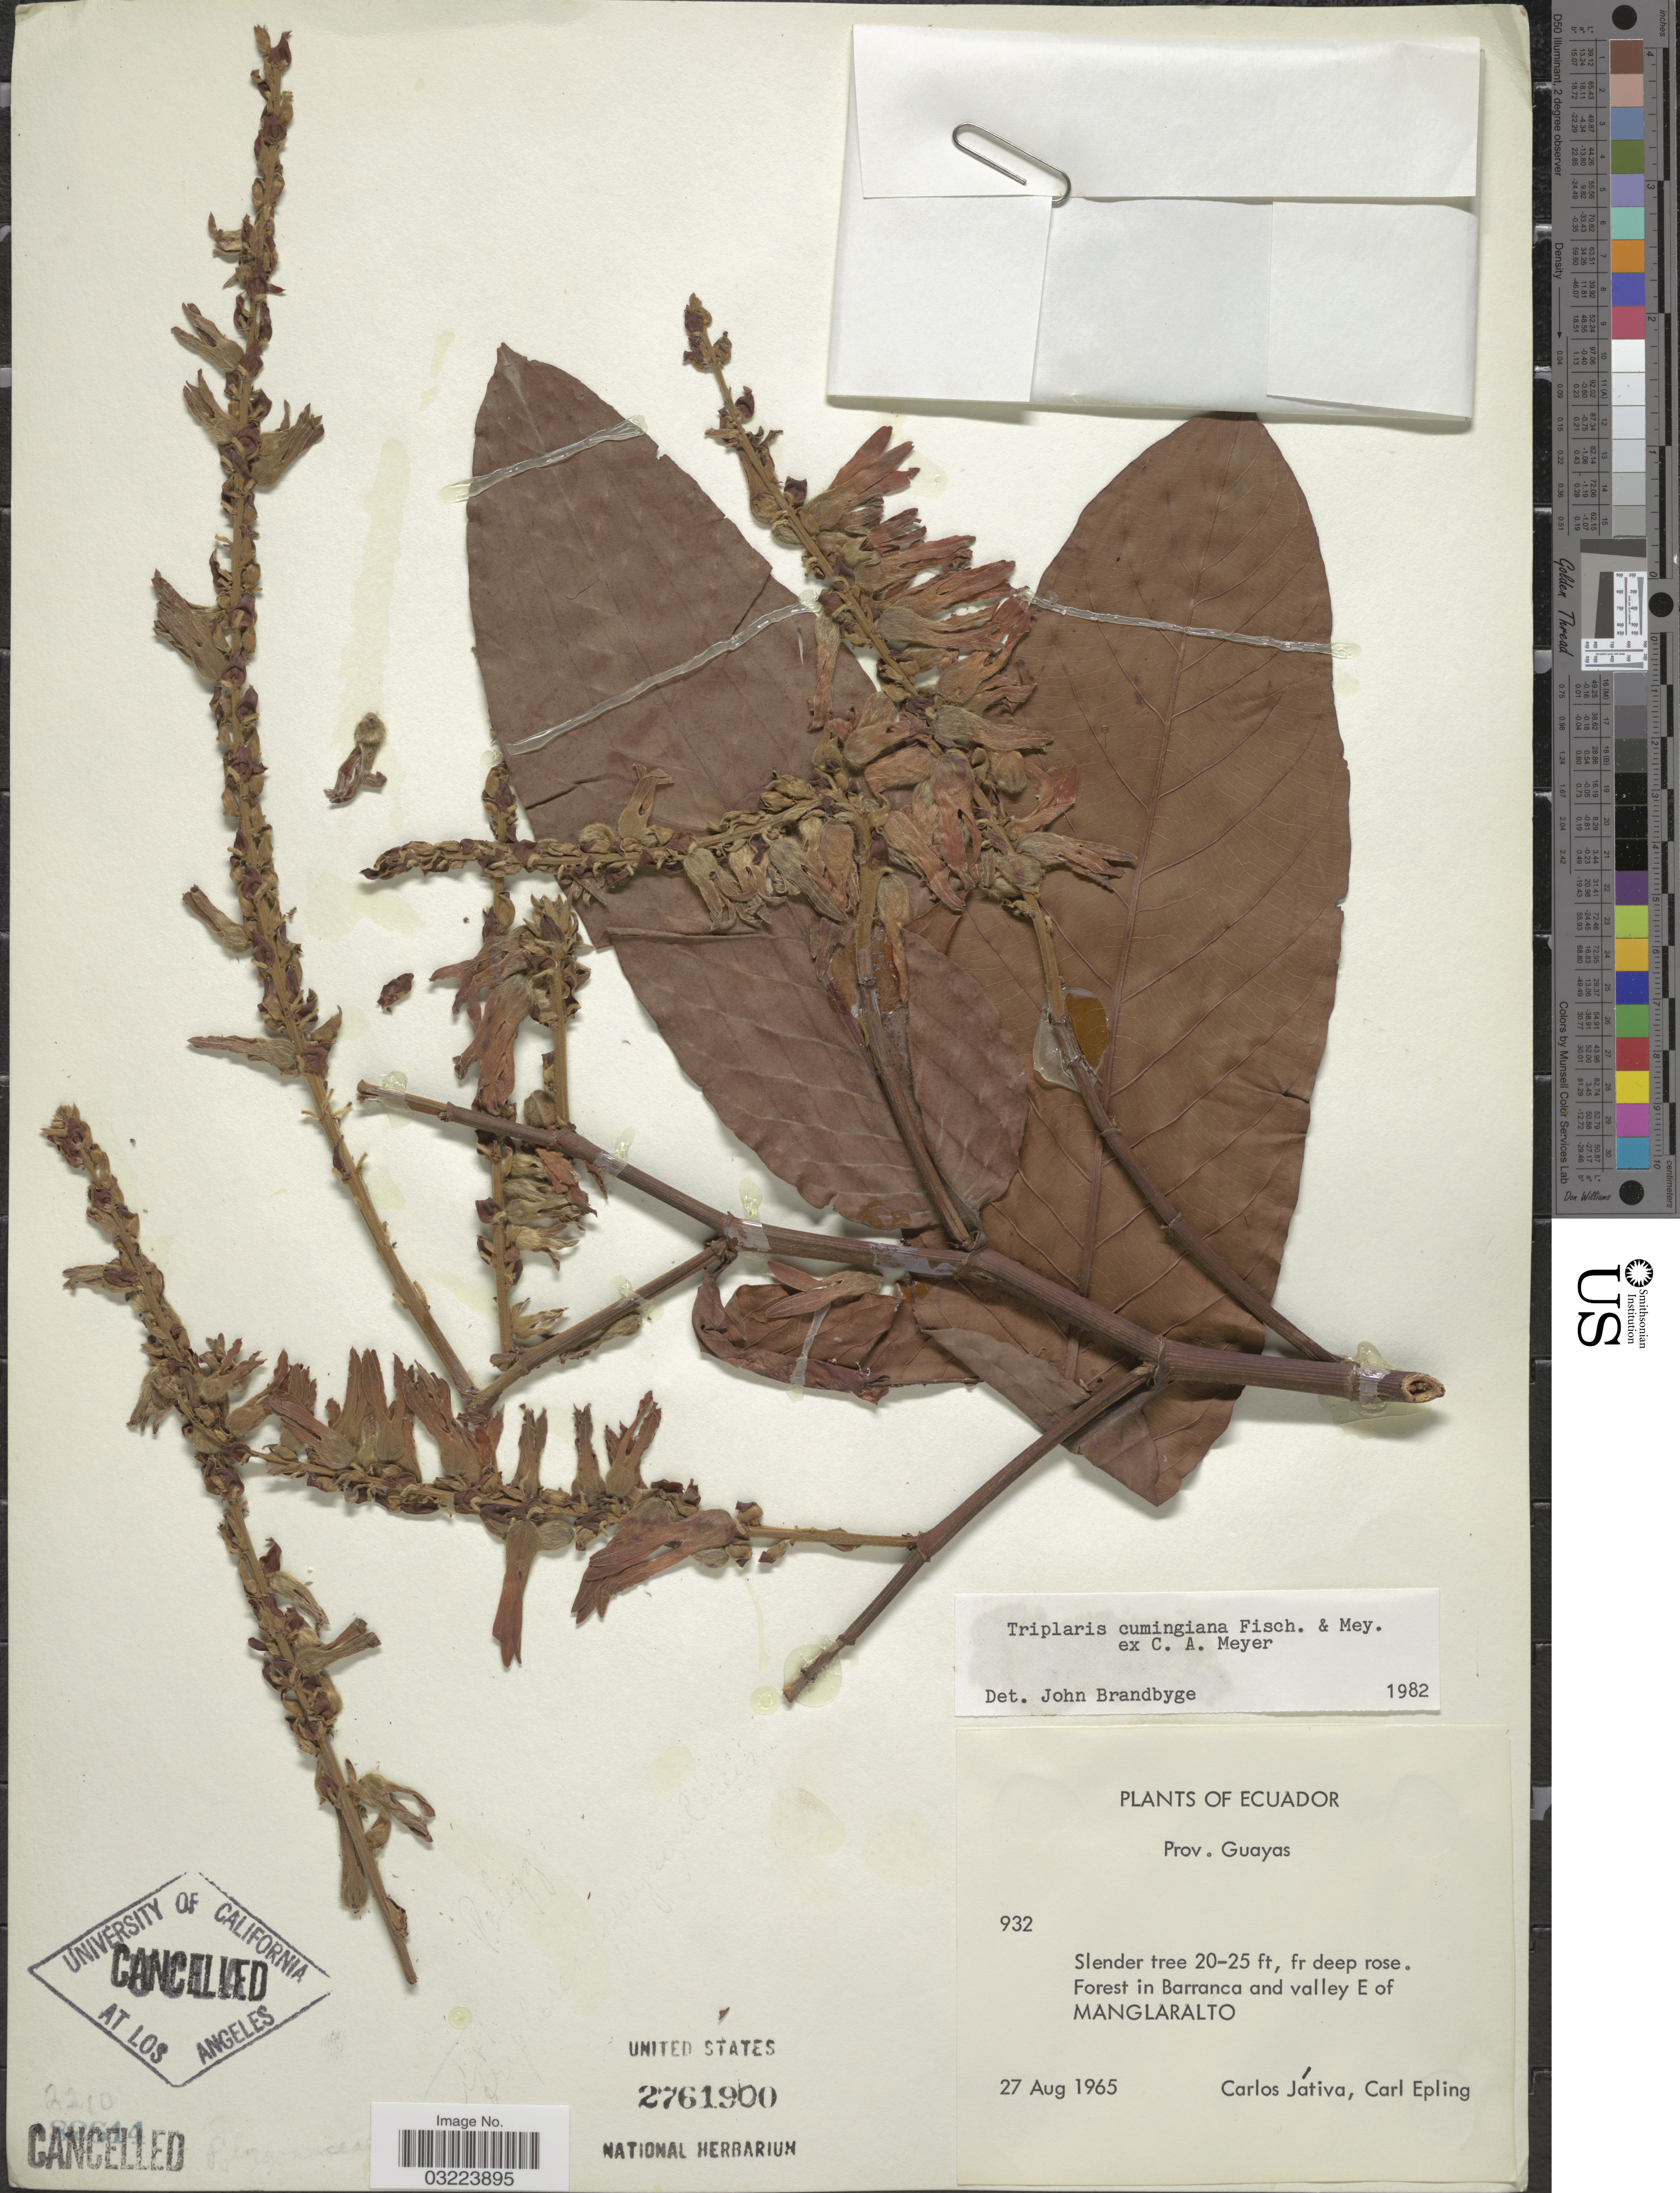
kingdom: Plantae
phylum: Tracheophyta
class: Magnoliopsida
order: Caryophyllales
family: Polygonaceae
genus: Triplaris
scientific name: Triplaris cumingiana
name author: Fisch. & C.A. Mey. ex C.A. Mey.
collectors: C. D. Játiva & C. C. Epling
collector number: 932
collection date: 1965-08-27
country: Ecuador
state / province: Guayas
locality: Forest in Barranca and valley E of Manglaralto.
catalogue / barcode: US 2761900